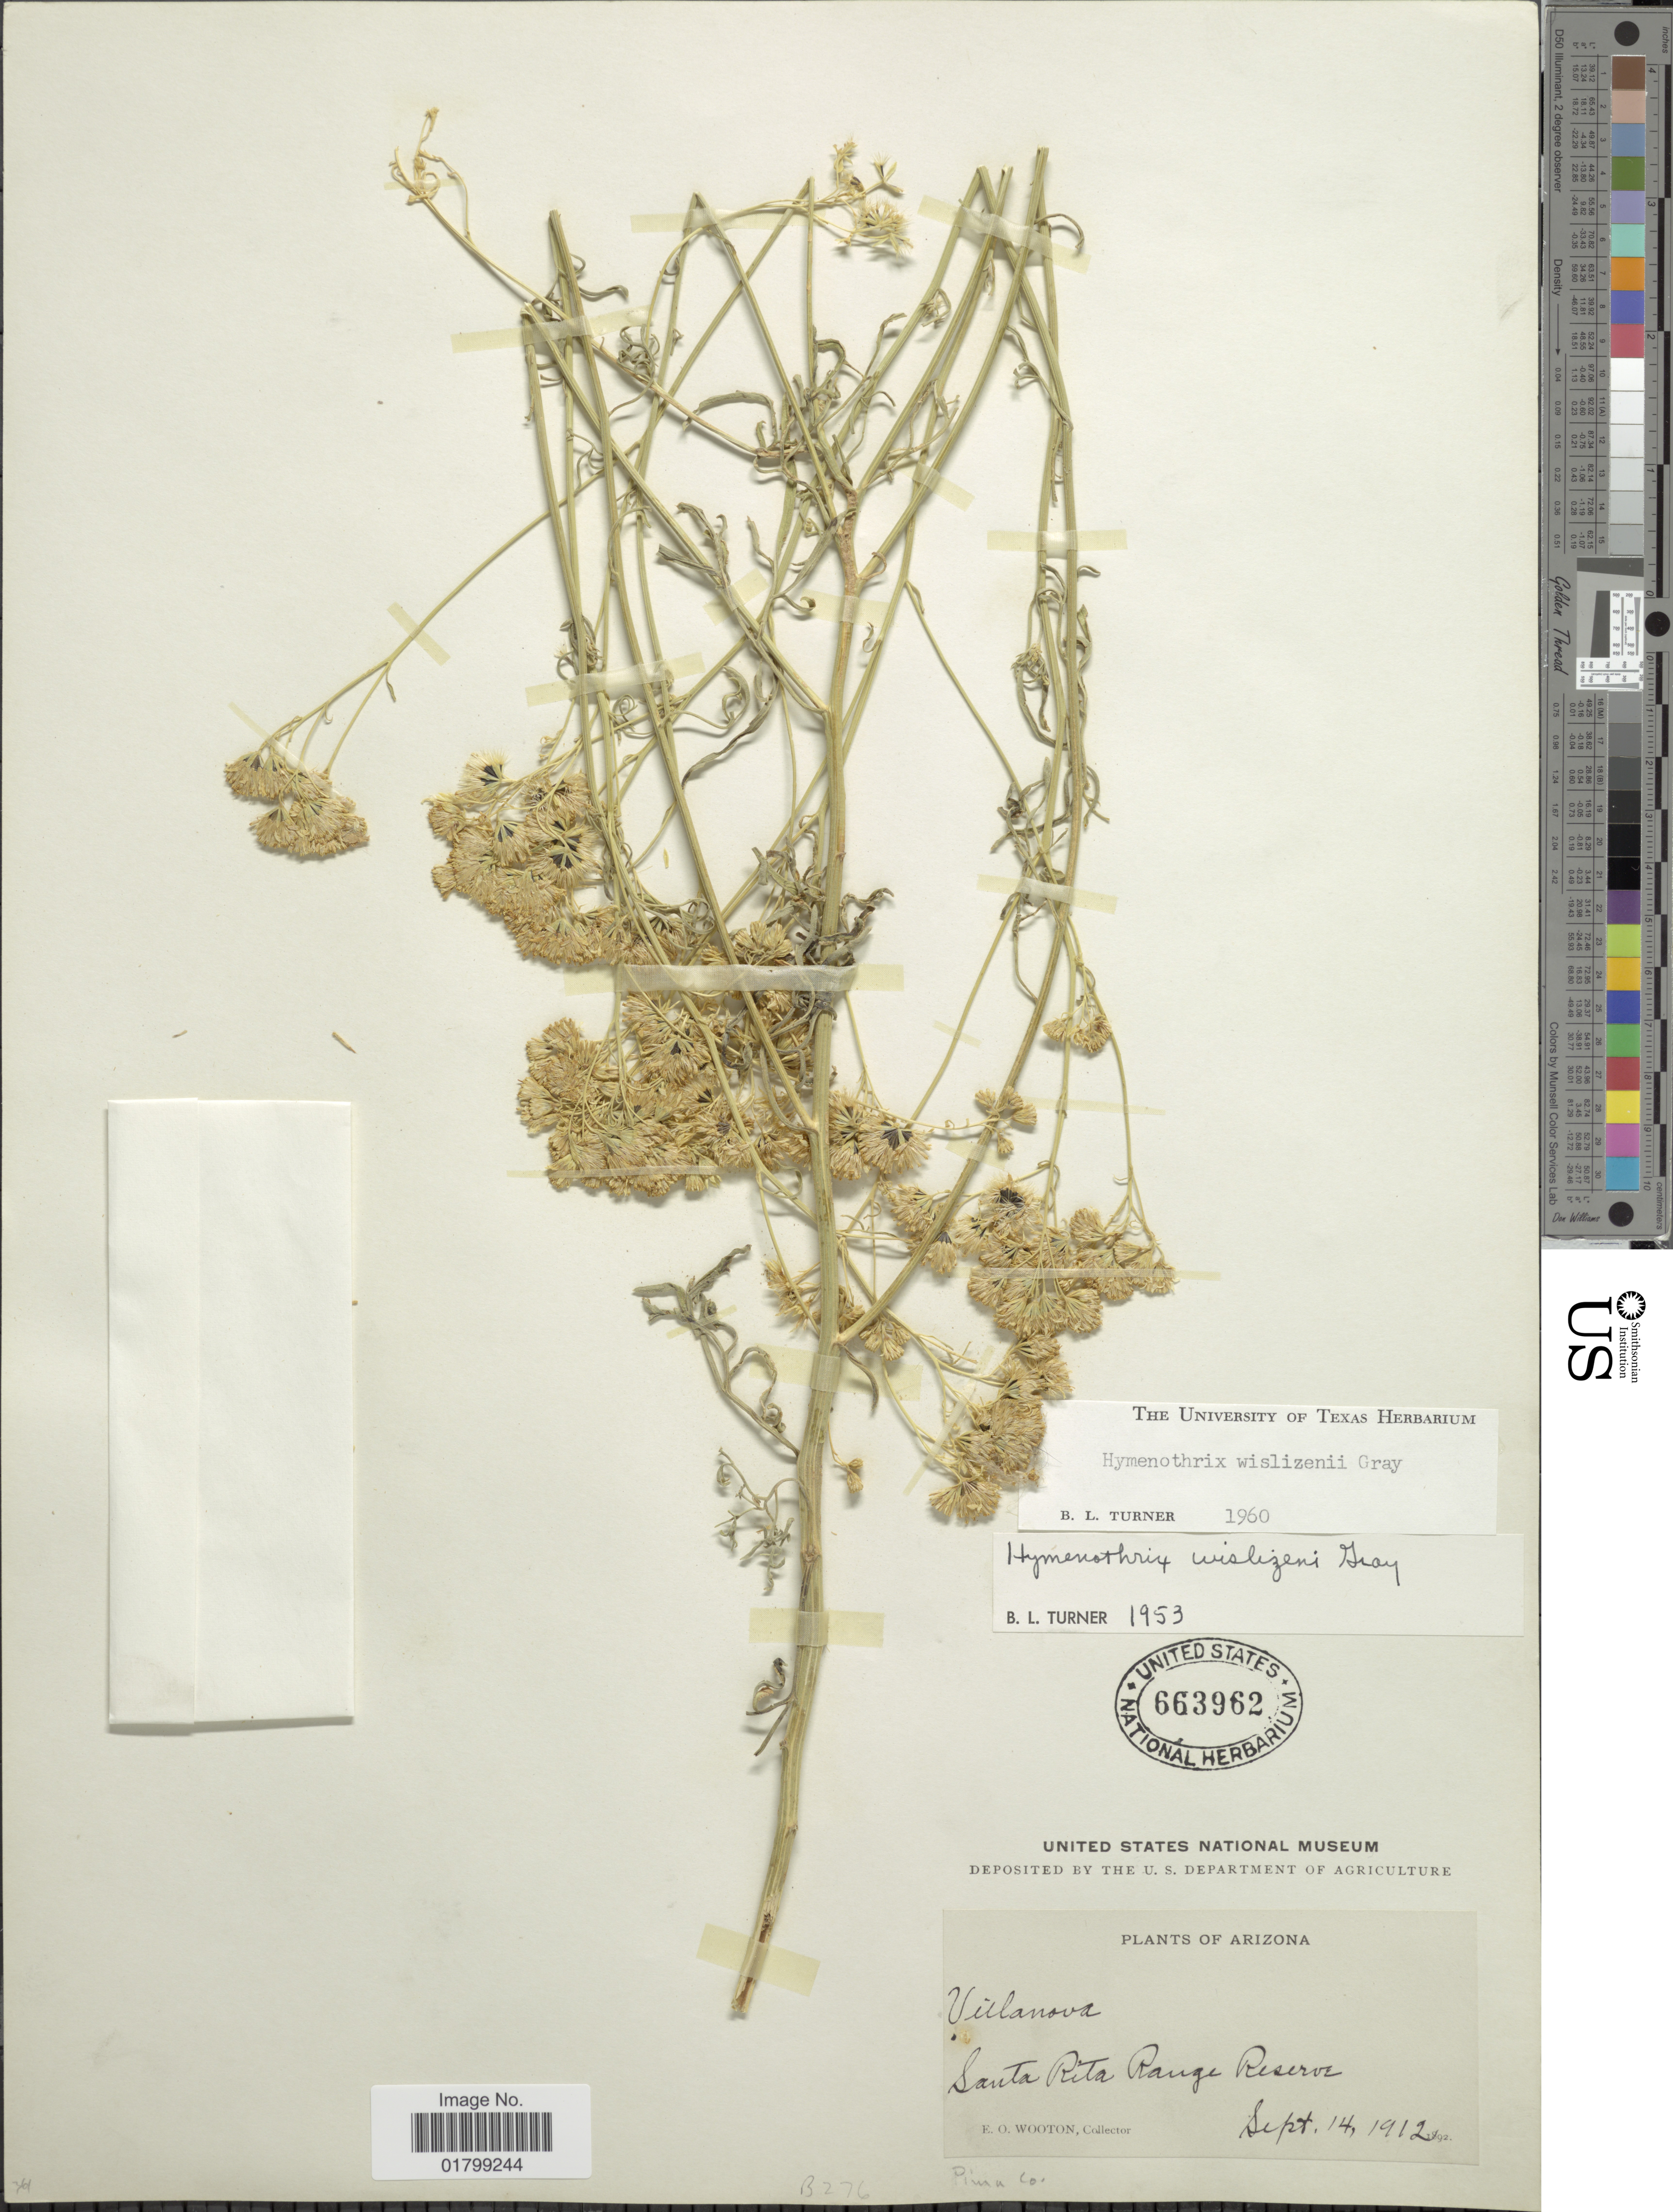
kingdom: Plantae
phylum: Tracheophyta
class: Magnoliopsida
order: Asterales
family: Asteraceae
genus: Hymenothrix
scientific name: Hymenothrix wislizenii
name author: A. Gray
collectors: E. O. Wooton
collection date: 1912-09-14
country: United States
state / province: Arizona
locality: Santa Rita Range Reserve, Pima Co.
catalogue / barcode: US 663962